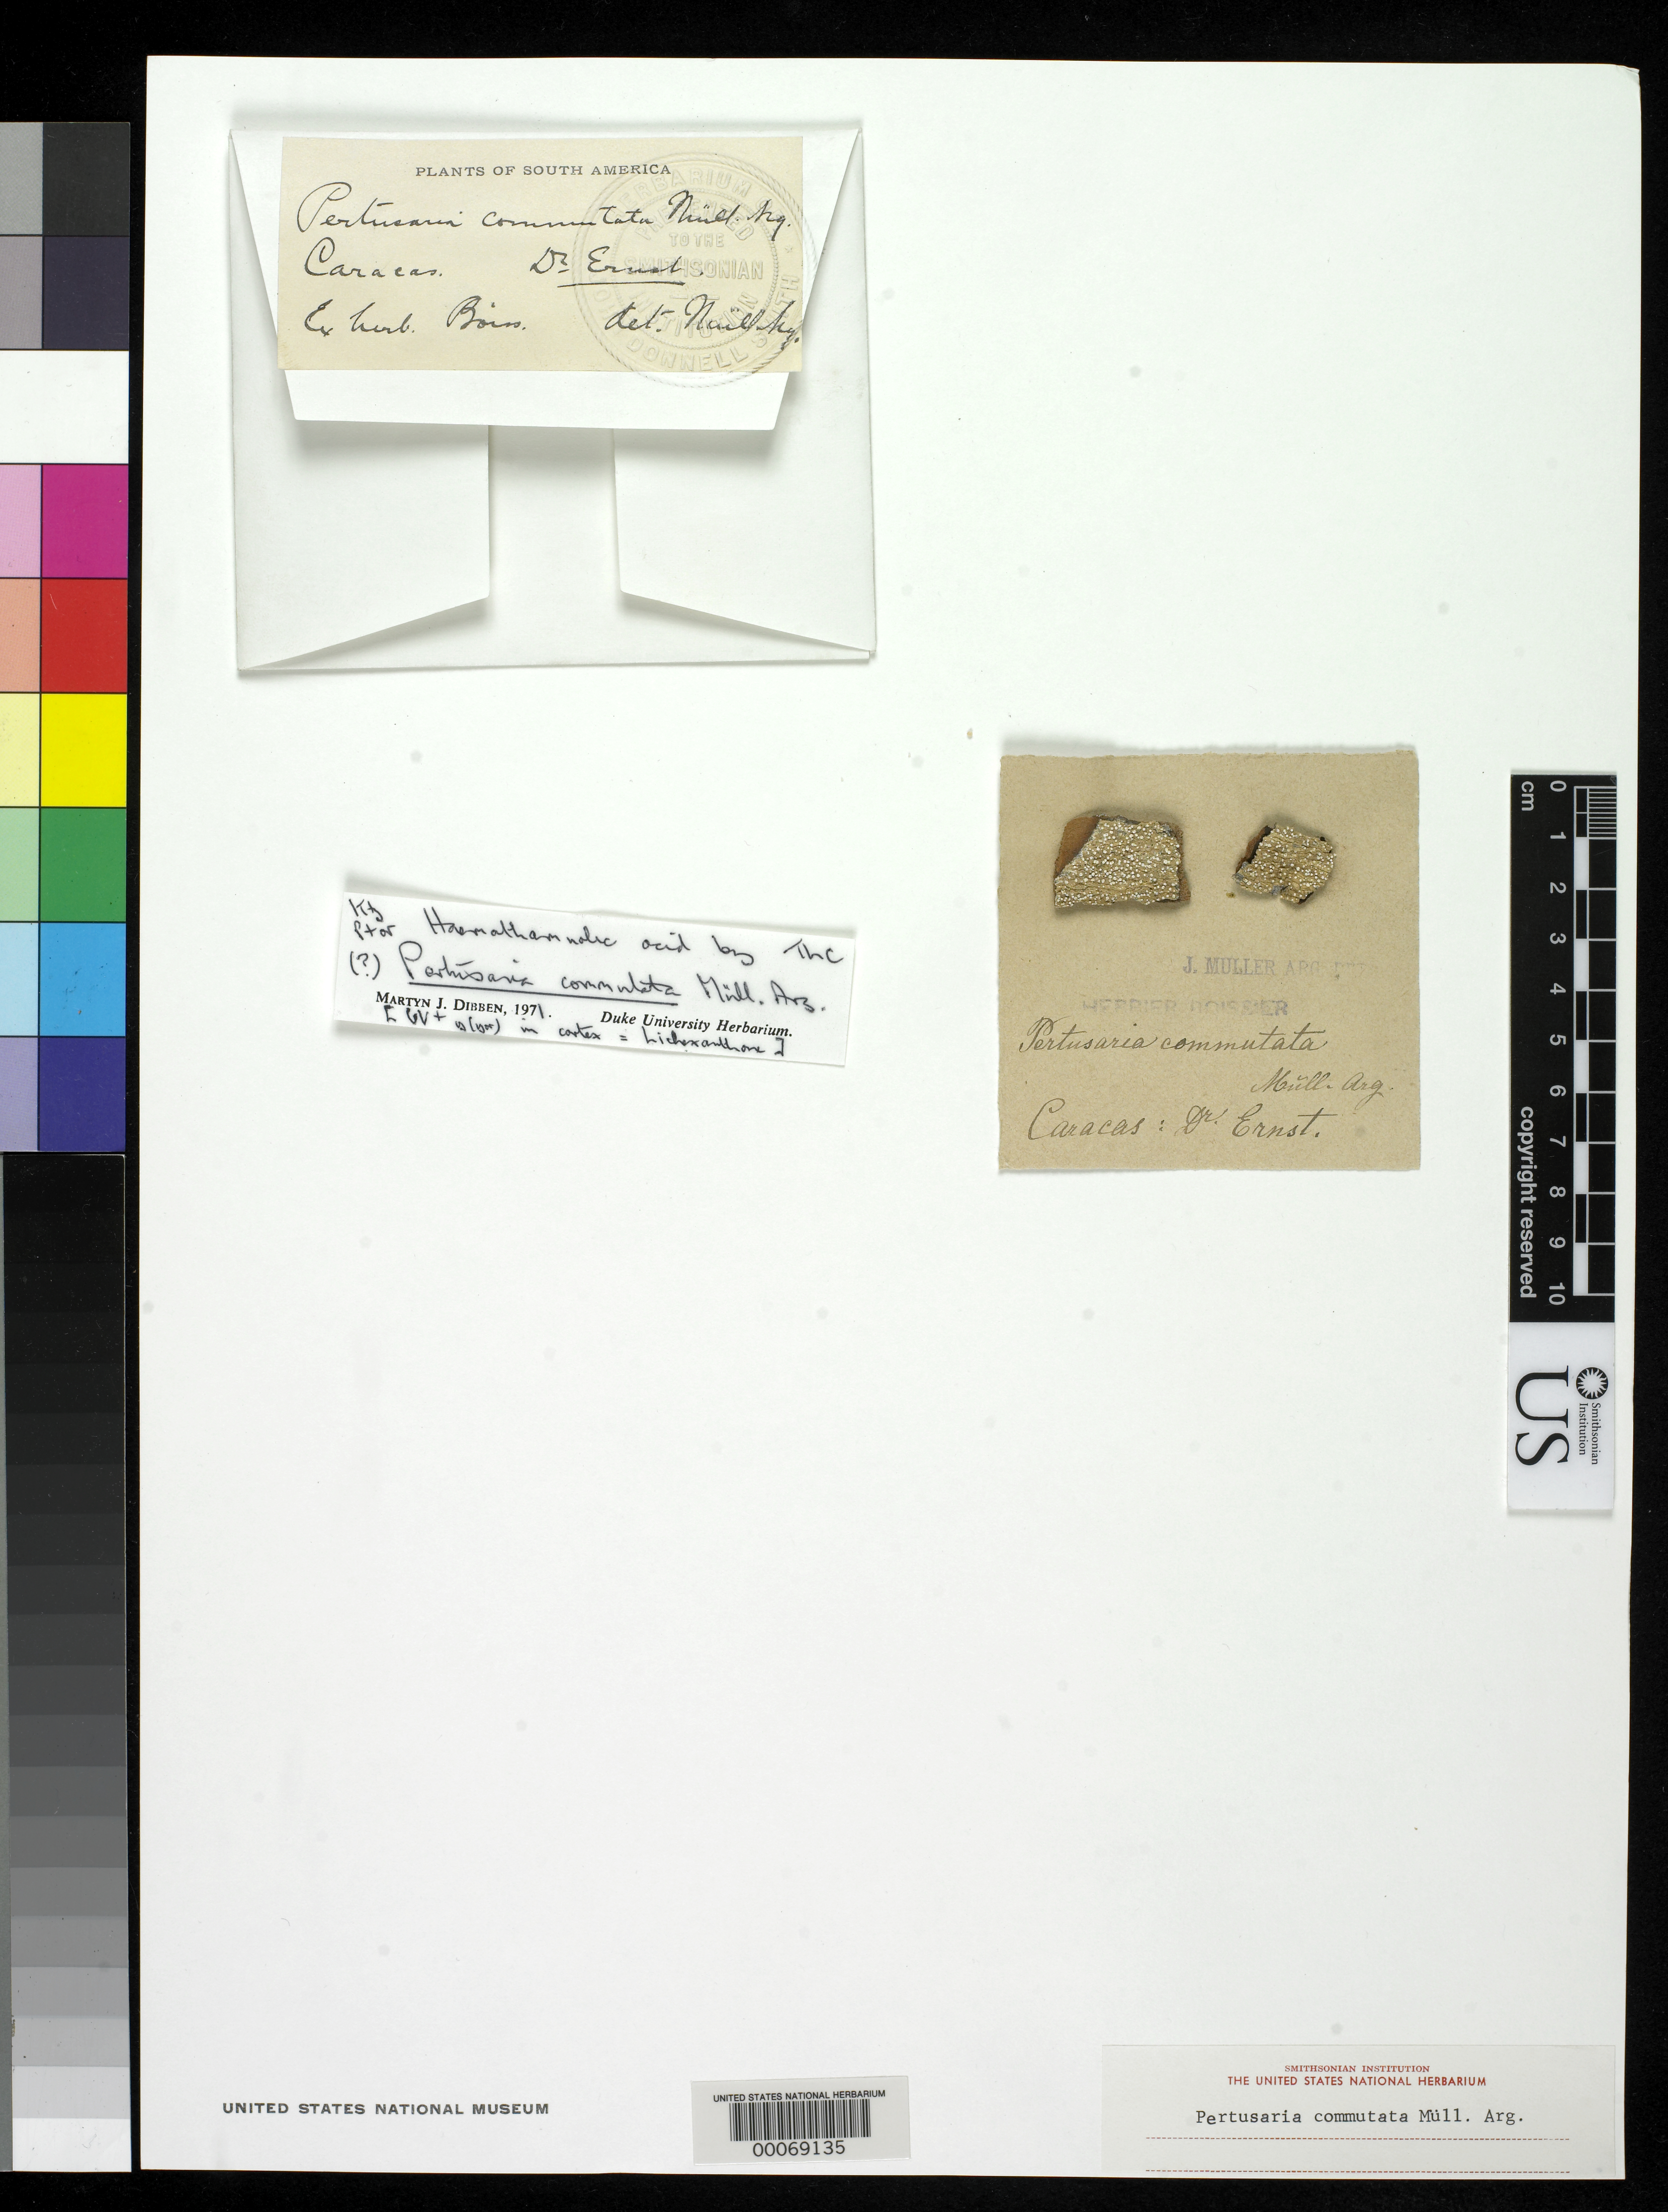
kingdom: Fungi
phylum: Ascomycota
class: Lecanoromycetes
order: Pertusariales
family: Pertusariaceae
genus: Pertusaria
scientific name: Pertusaria commutata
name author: Müll. Arg.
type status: Isotype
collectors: A. Ernst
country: Venezuela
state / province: Distrito Federal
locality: Caracas.